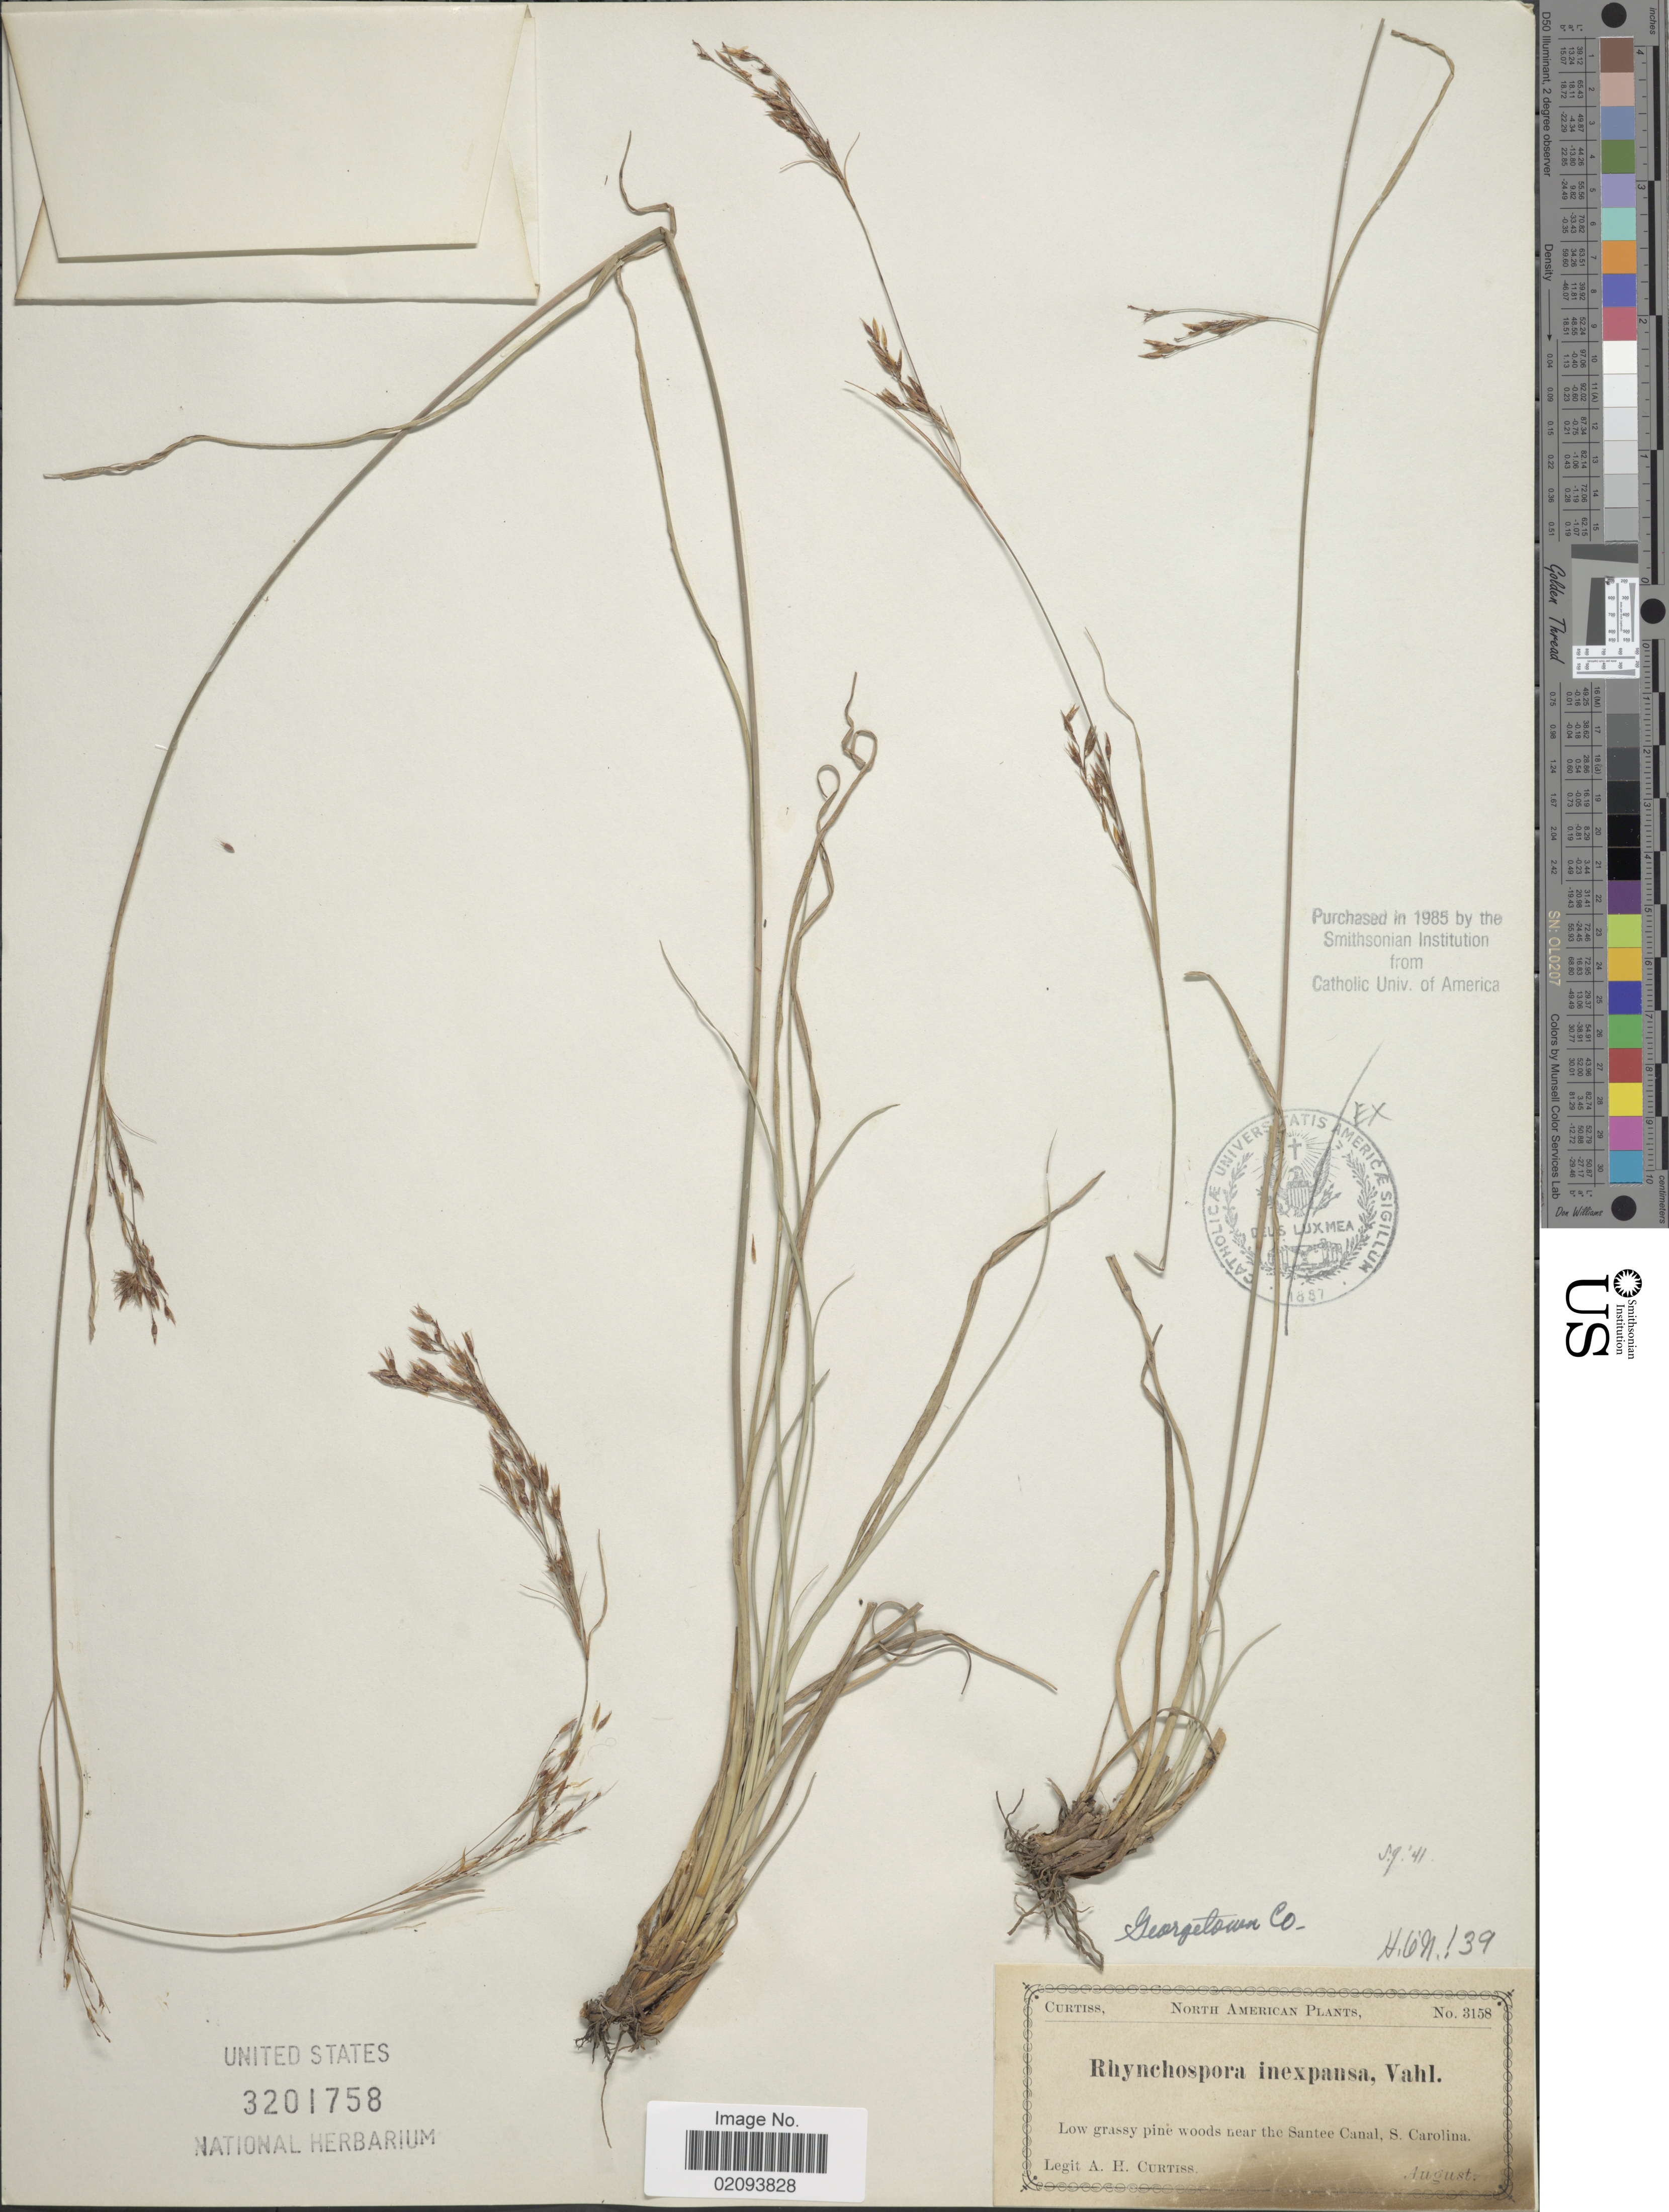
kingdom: Plantae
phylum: Tracheophyta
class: Liliopsida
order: Poales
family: Cyperaceae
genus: Rhynchospora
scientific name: Rhynchospora inexpansa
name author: (Michx.) Vahl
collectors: A. H. Curtiss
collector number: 3158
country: United States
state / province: South Carolina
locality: Low grassy pine woods near the Santee Canal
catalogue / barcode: US 3201758